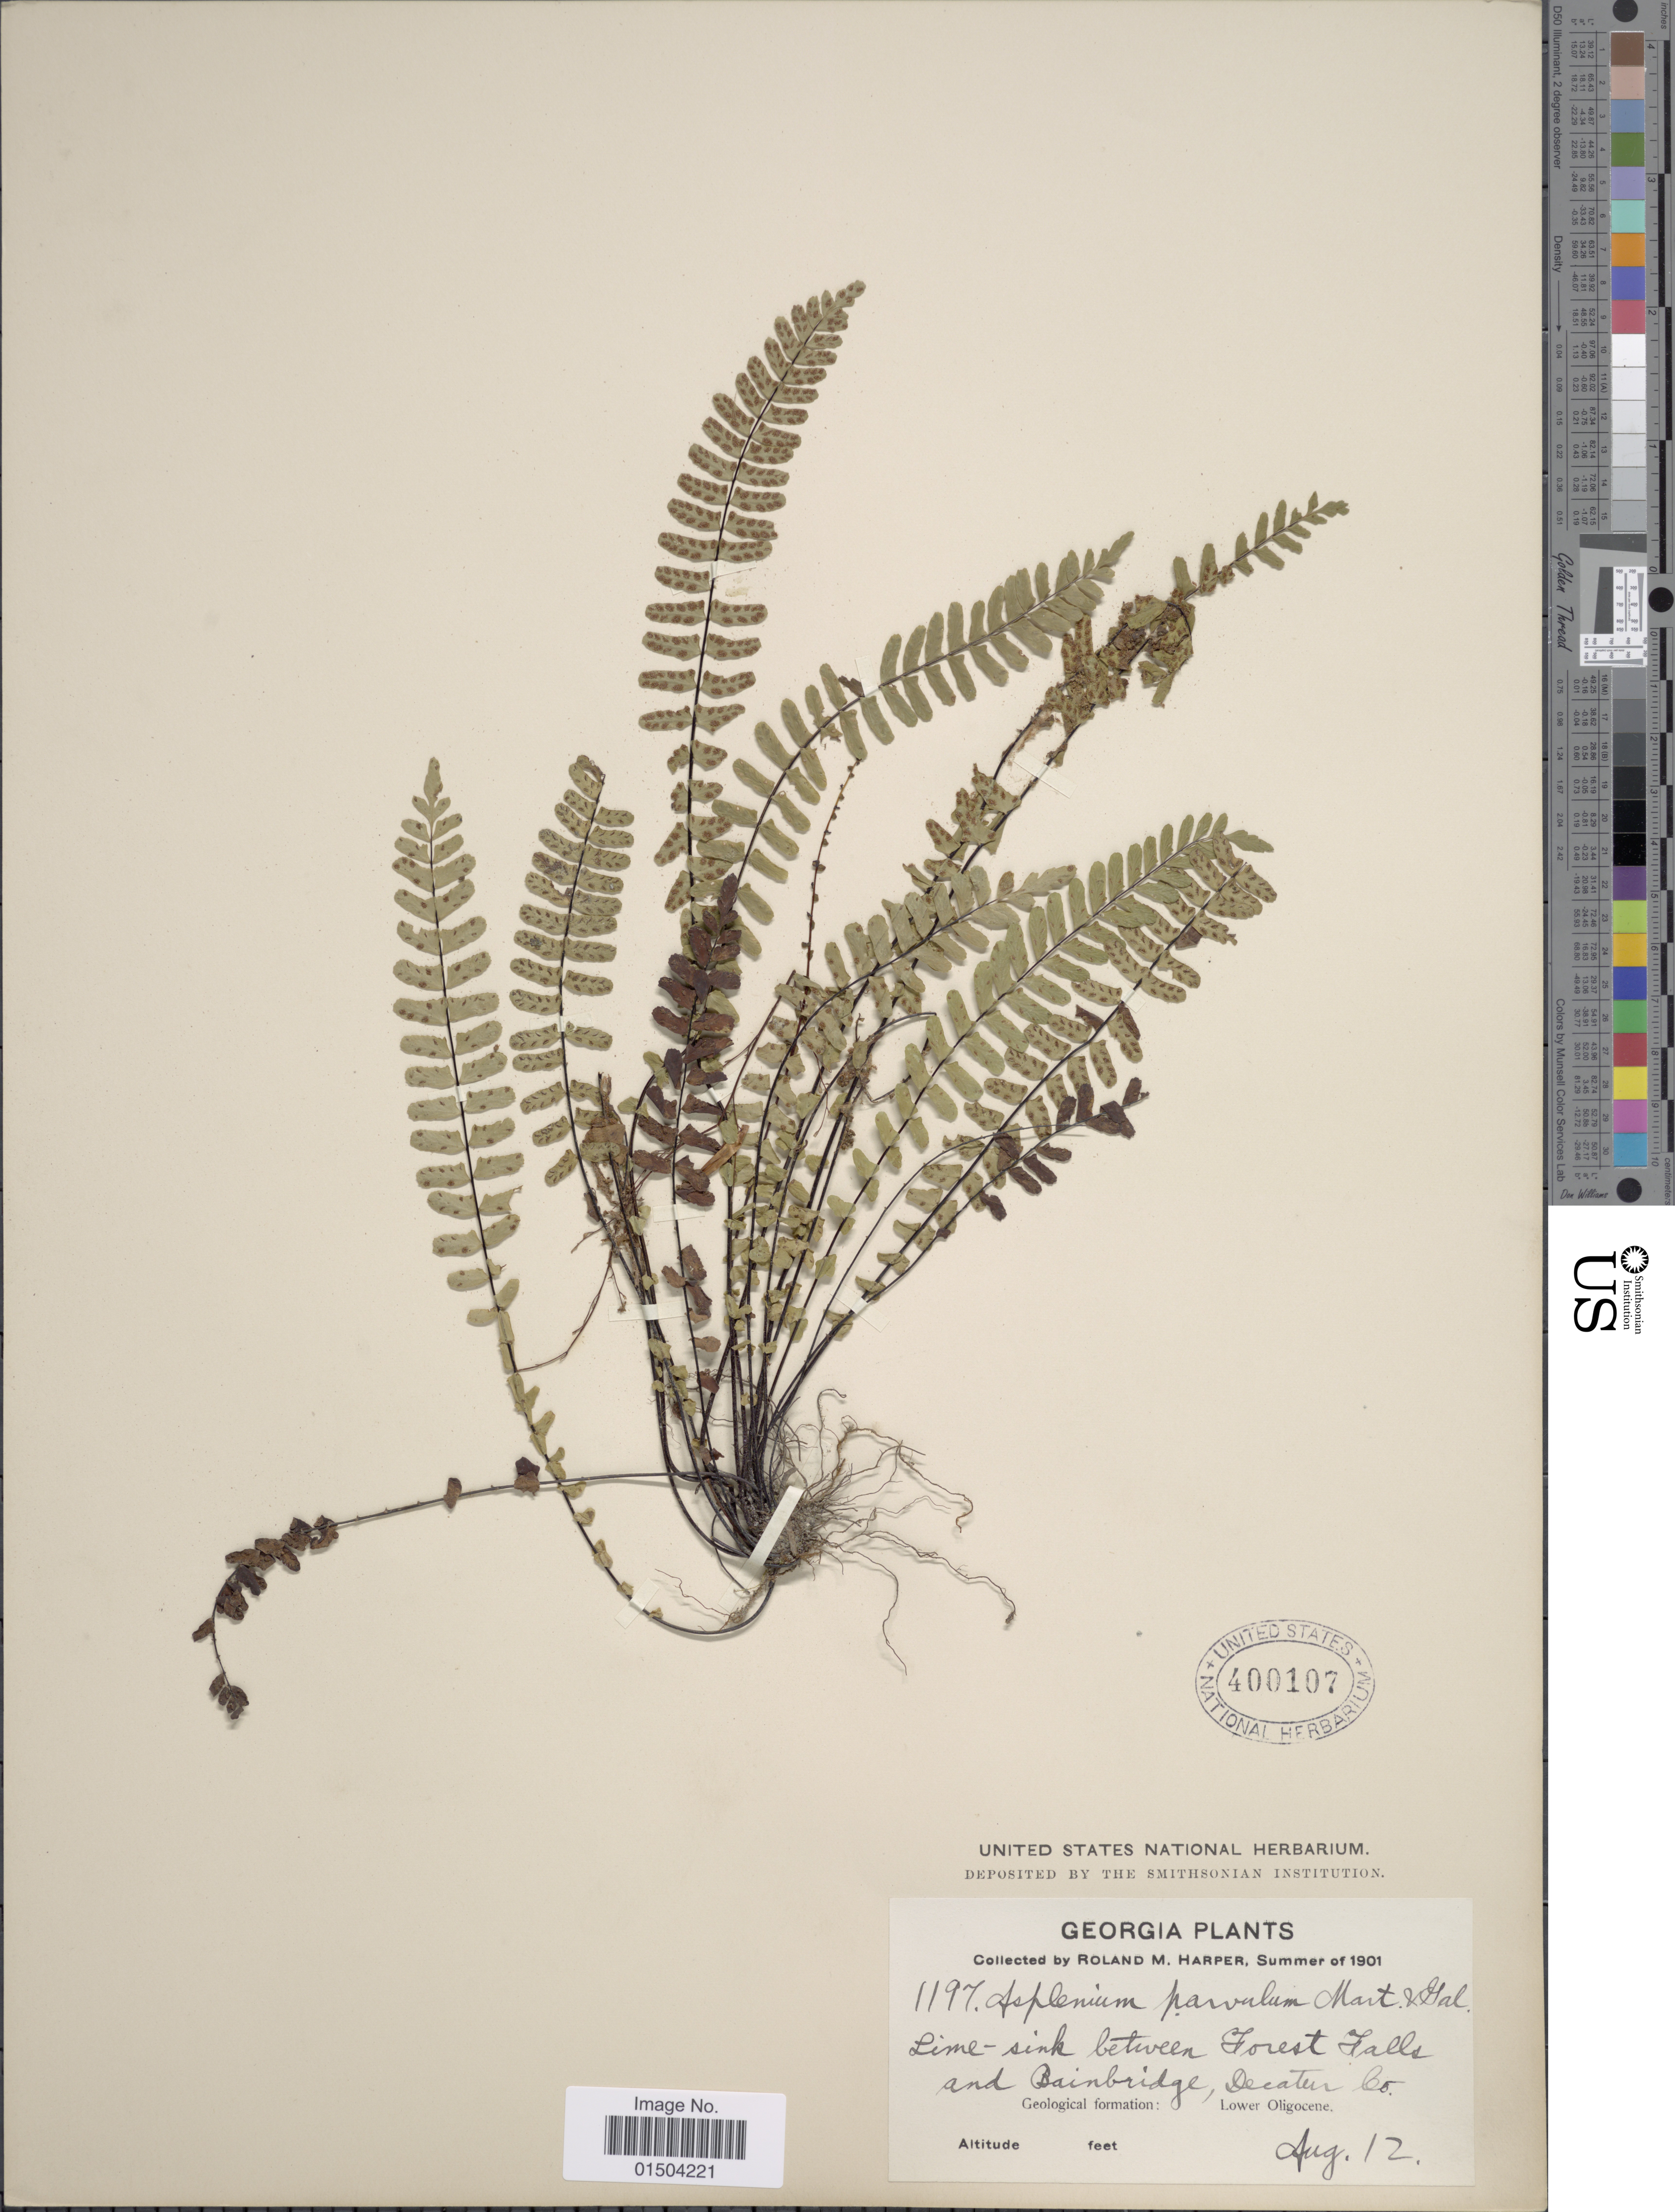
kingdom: Plantae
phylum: Tracheophyta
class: Polypodiopsida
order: Polypodiales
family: Aspleniaceae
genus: Asplenium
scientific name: Asplenium resiliens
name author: Kunze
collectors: R. M. Harper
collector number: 1197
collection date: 1901-08-12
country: United States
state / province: Georgia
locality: Lime-sink between Forest Falls and Bainbridge, Decaten Co. Geological formation: Lower Oligocene.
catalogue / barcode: US 400107